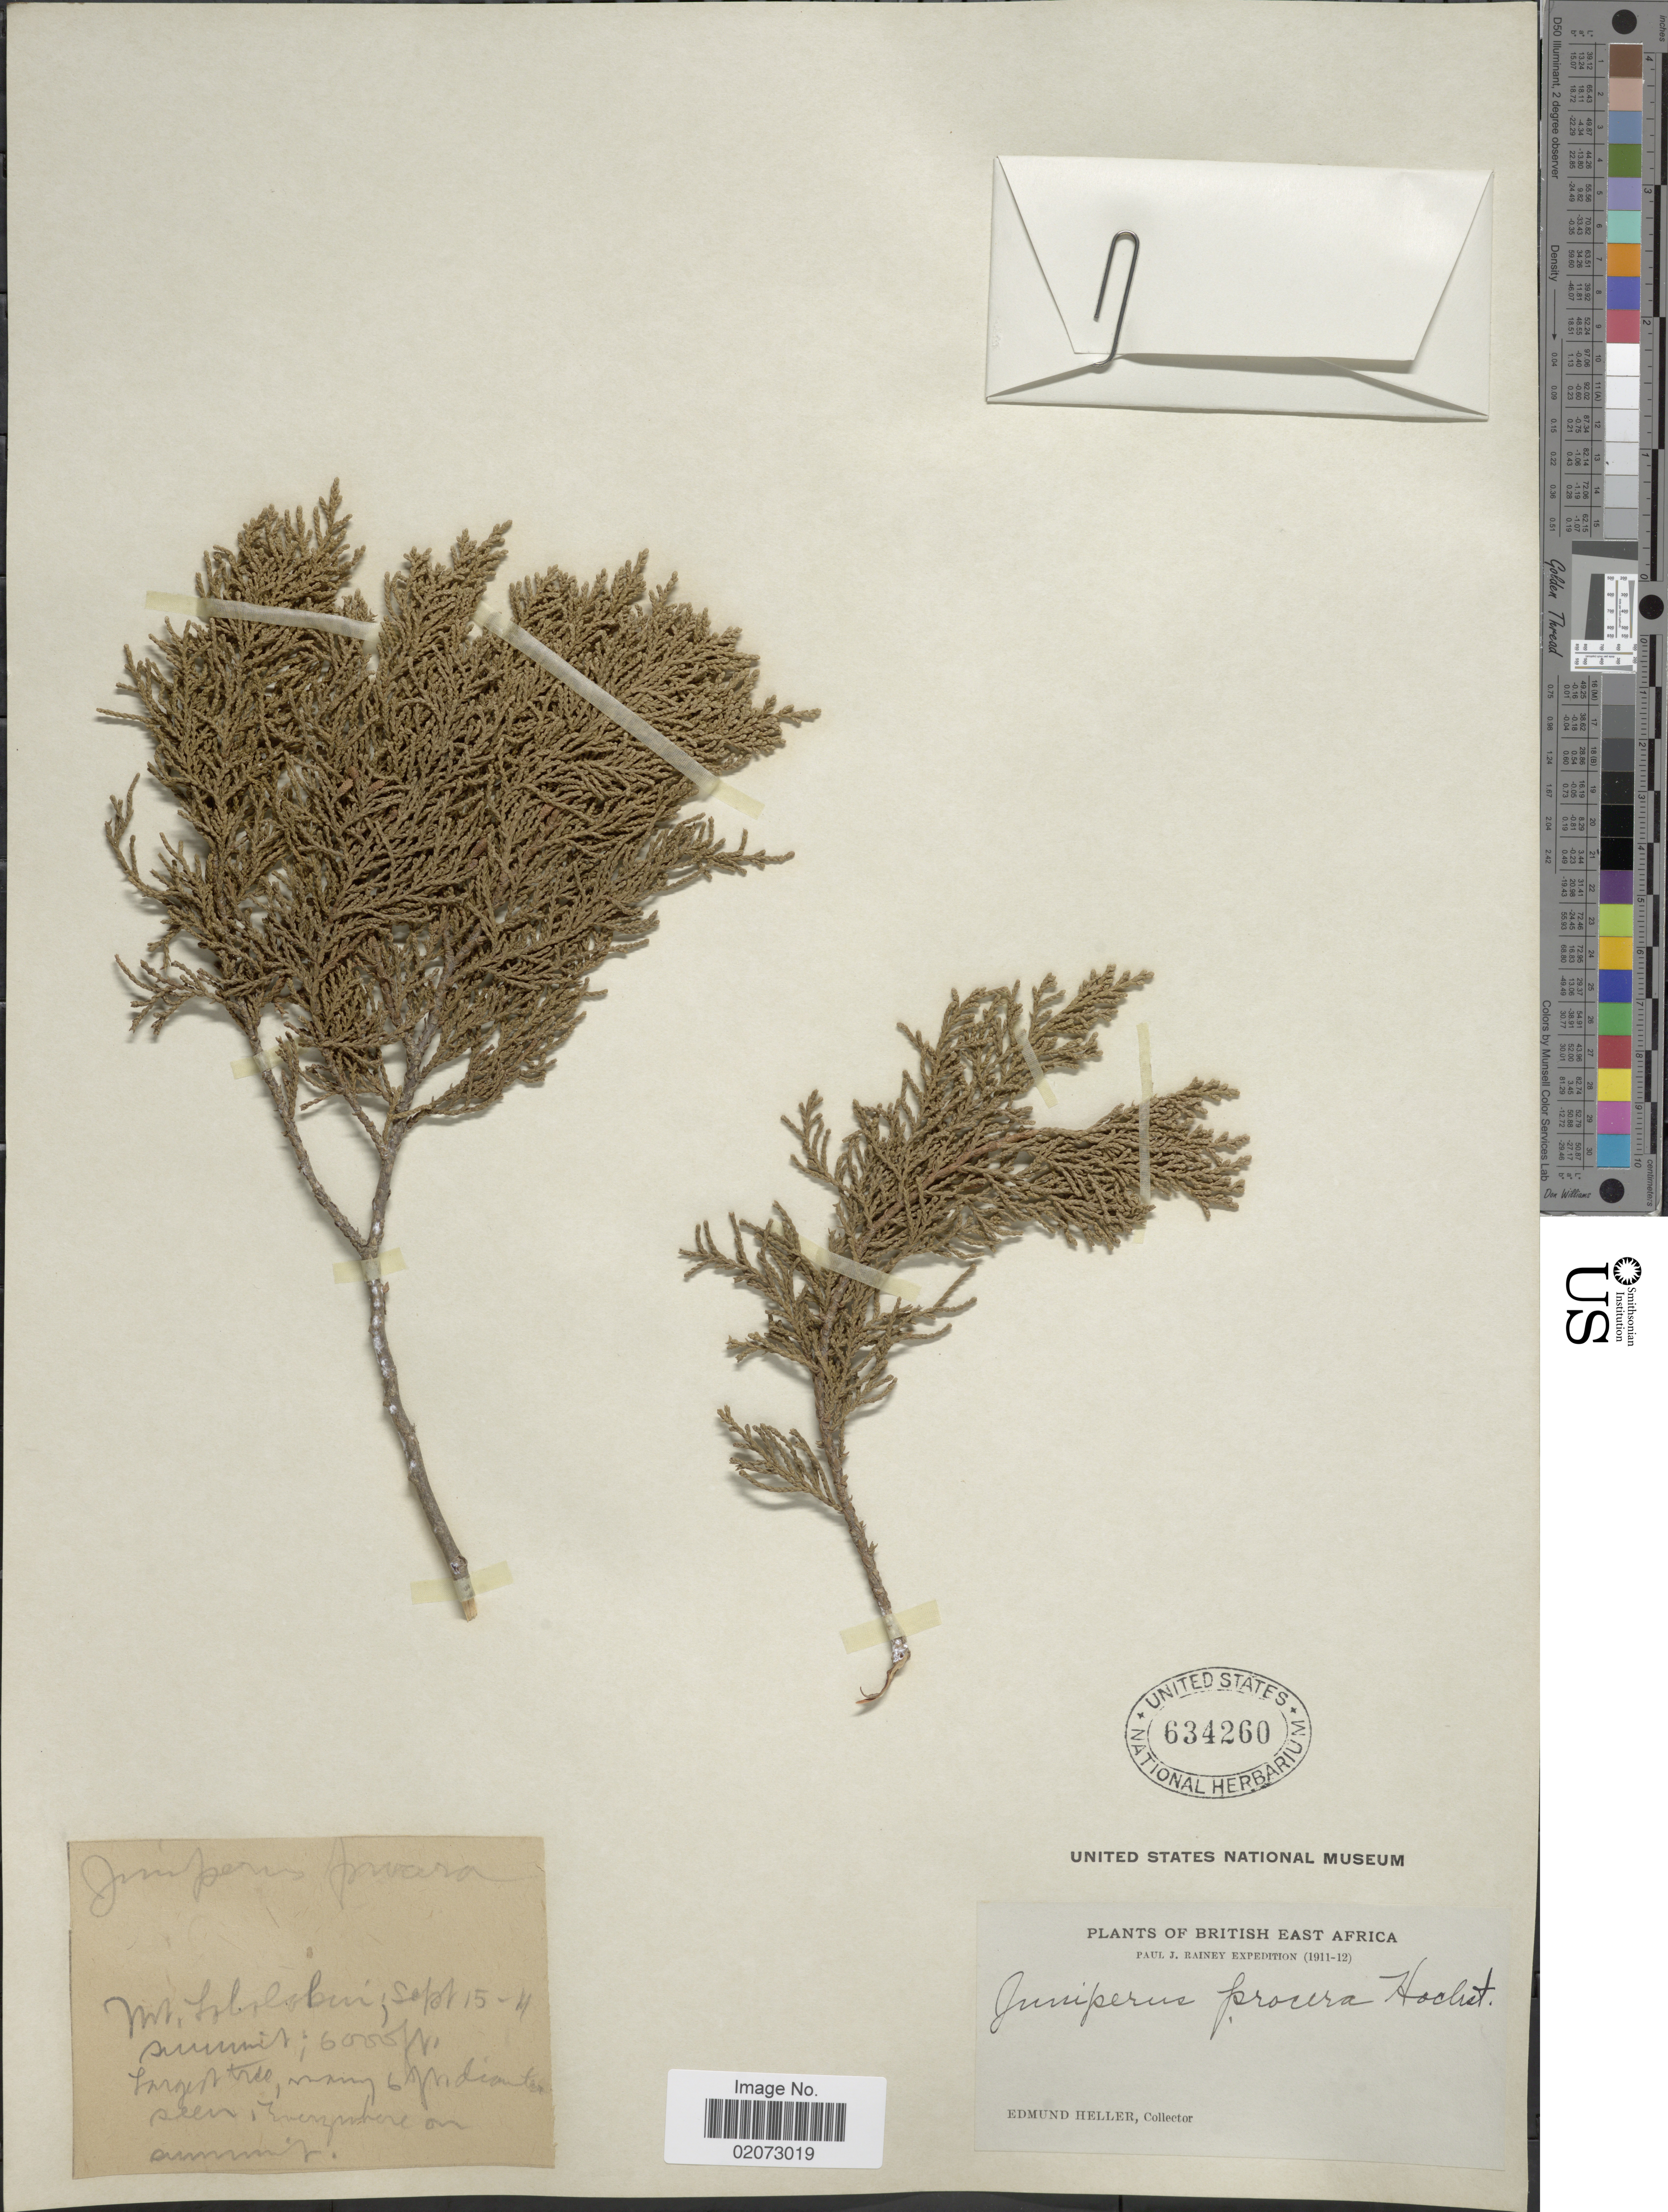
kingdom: Plantae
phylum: Tracheophyta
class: Pinopsida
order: Pinales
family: Cupressaceae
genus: Juniperus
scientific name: Juniperus procera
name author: Hochst. ex Endl.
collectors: E. Heller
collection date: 1911-09-05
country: Kenya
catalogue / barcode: US 634260